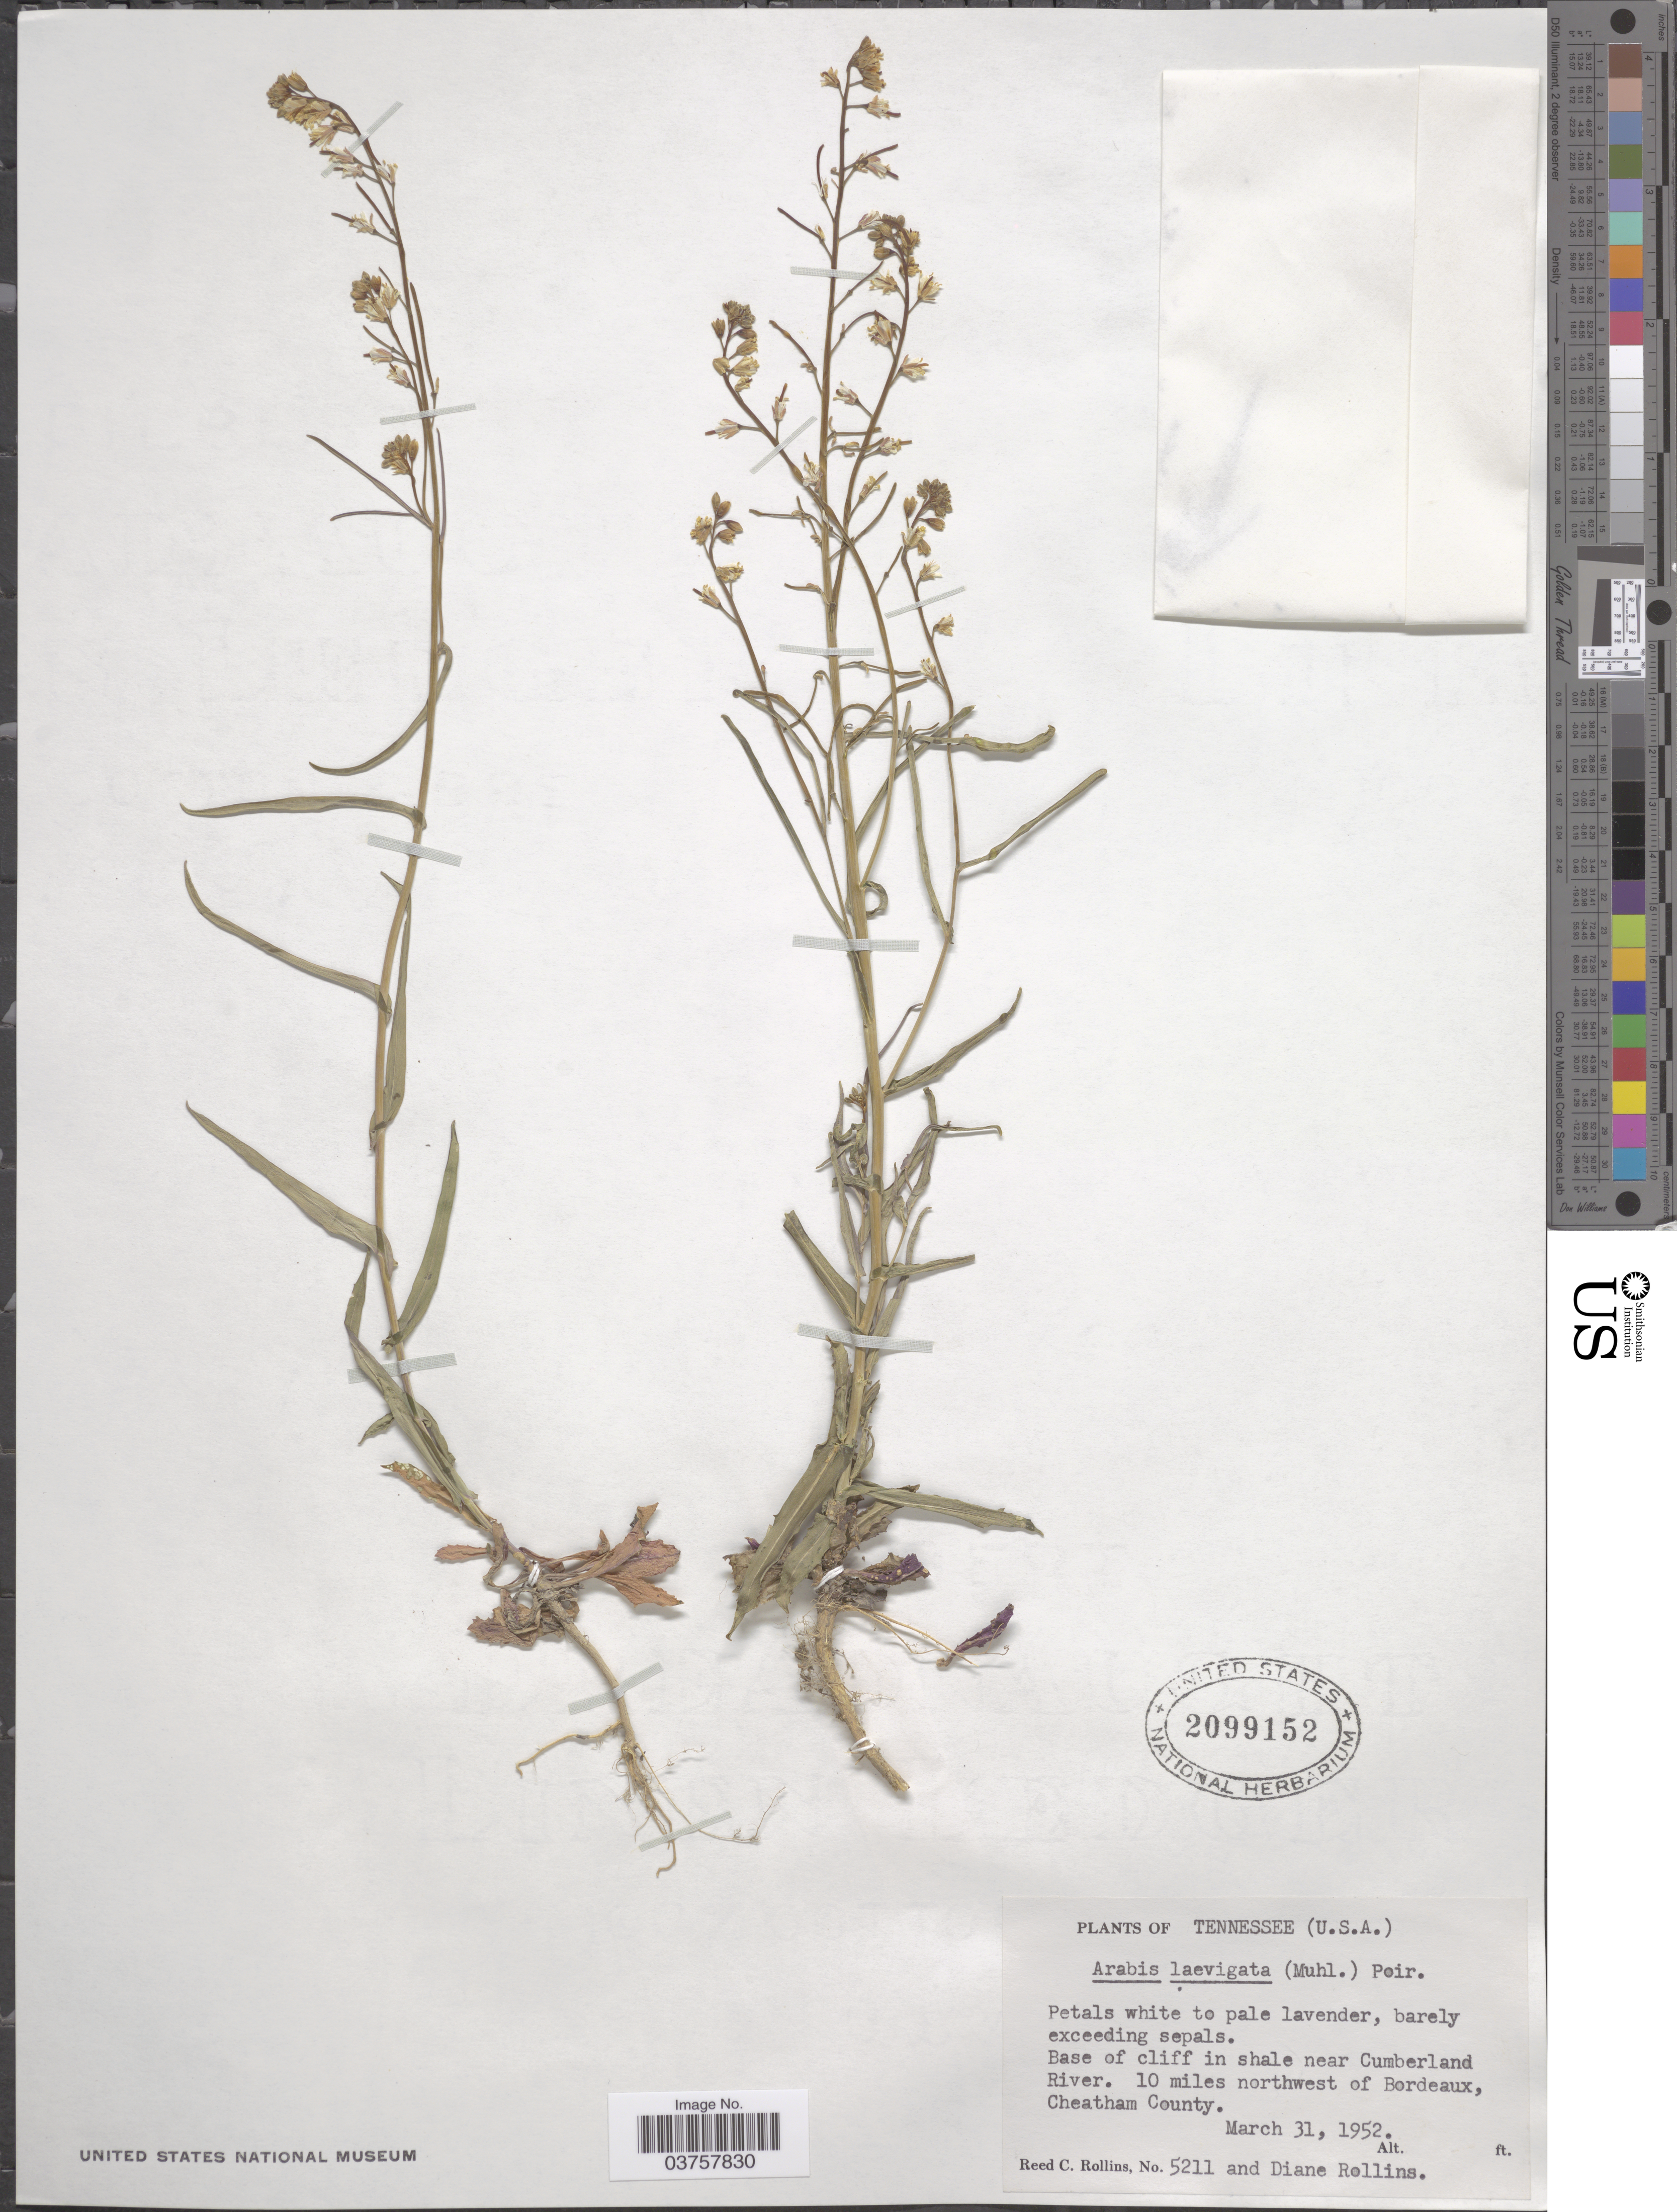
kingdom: Plantae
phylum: Tracheophyta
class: Magnoliopsida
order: Brassicales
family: Brassicaceae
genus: Arabis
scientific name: Arabis laevigata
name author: (Muhl. ex Willd.) Poir.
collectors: R. C. Rollins & D. Rollins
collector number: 5211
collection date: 1952-03-31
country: United States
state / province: Tennessee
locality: Base of cliff in shale near Cumberland River. 10 miles northwest of Bordeaux, Cheatham County.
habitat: base of cliff in shale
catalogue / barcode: US 2099152